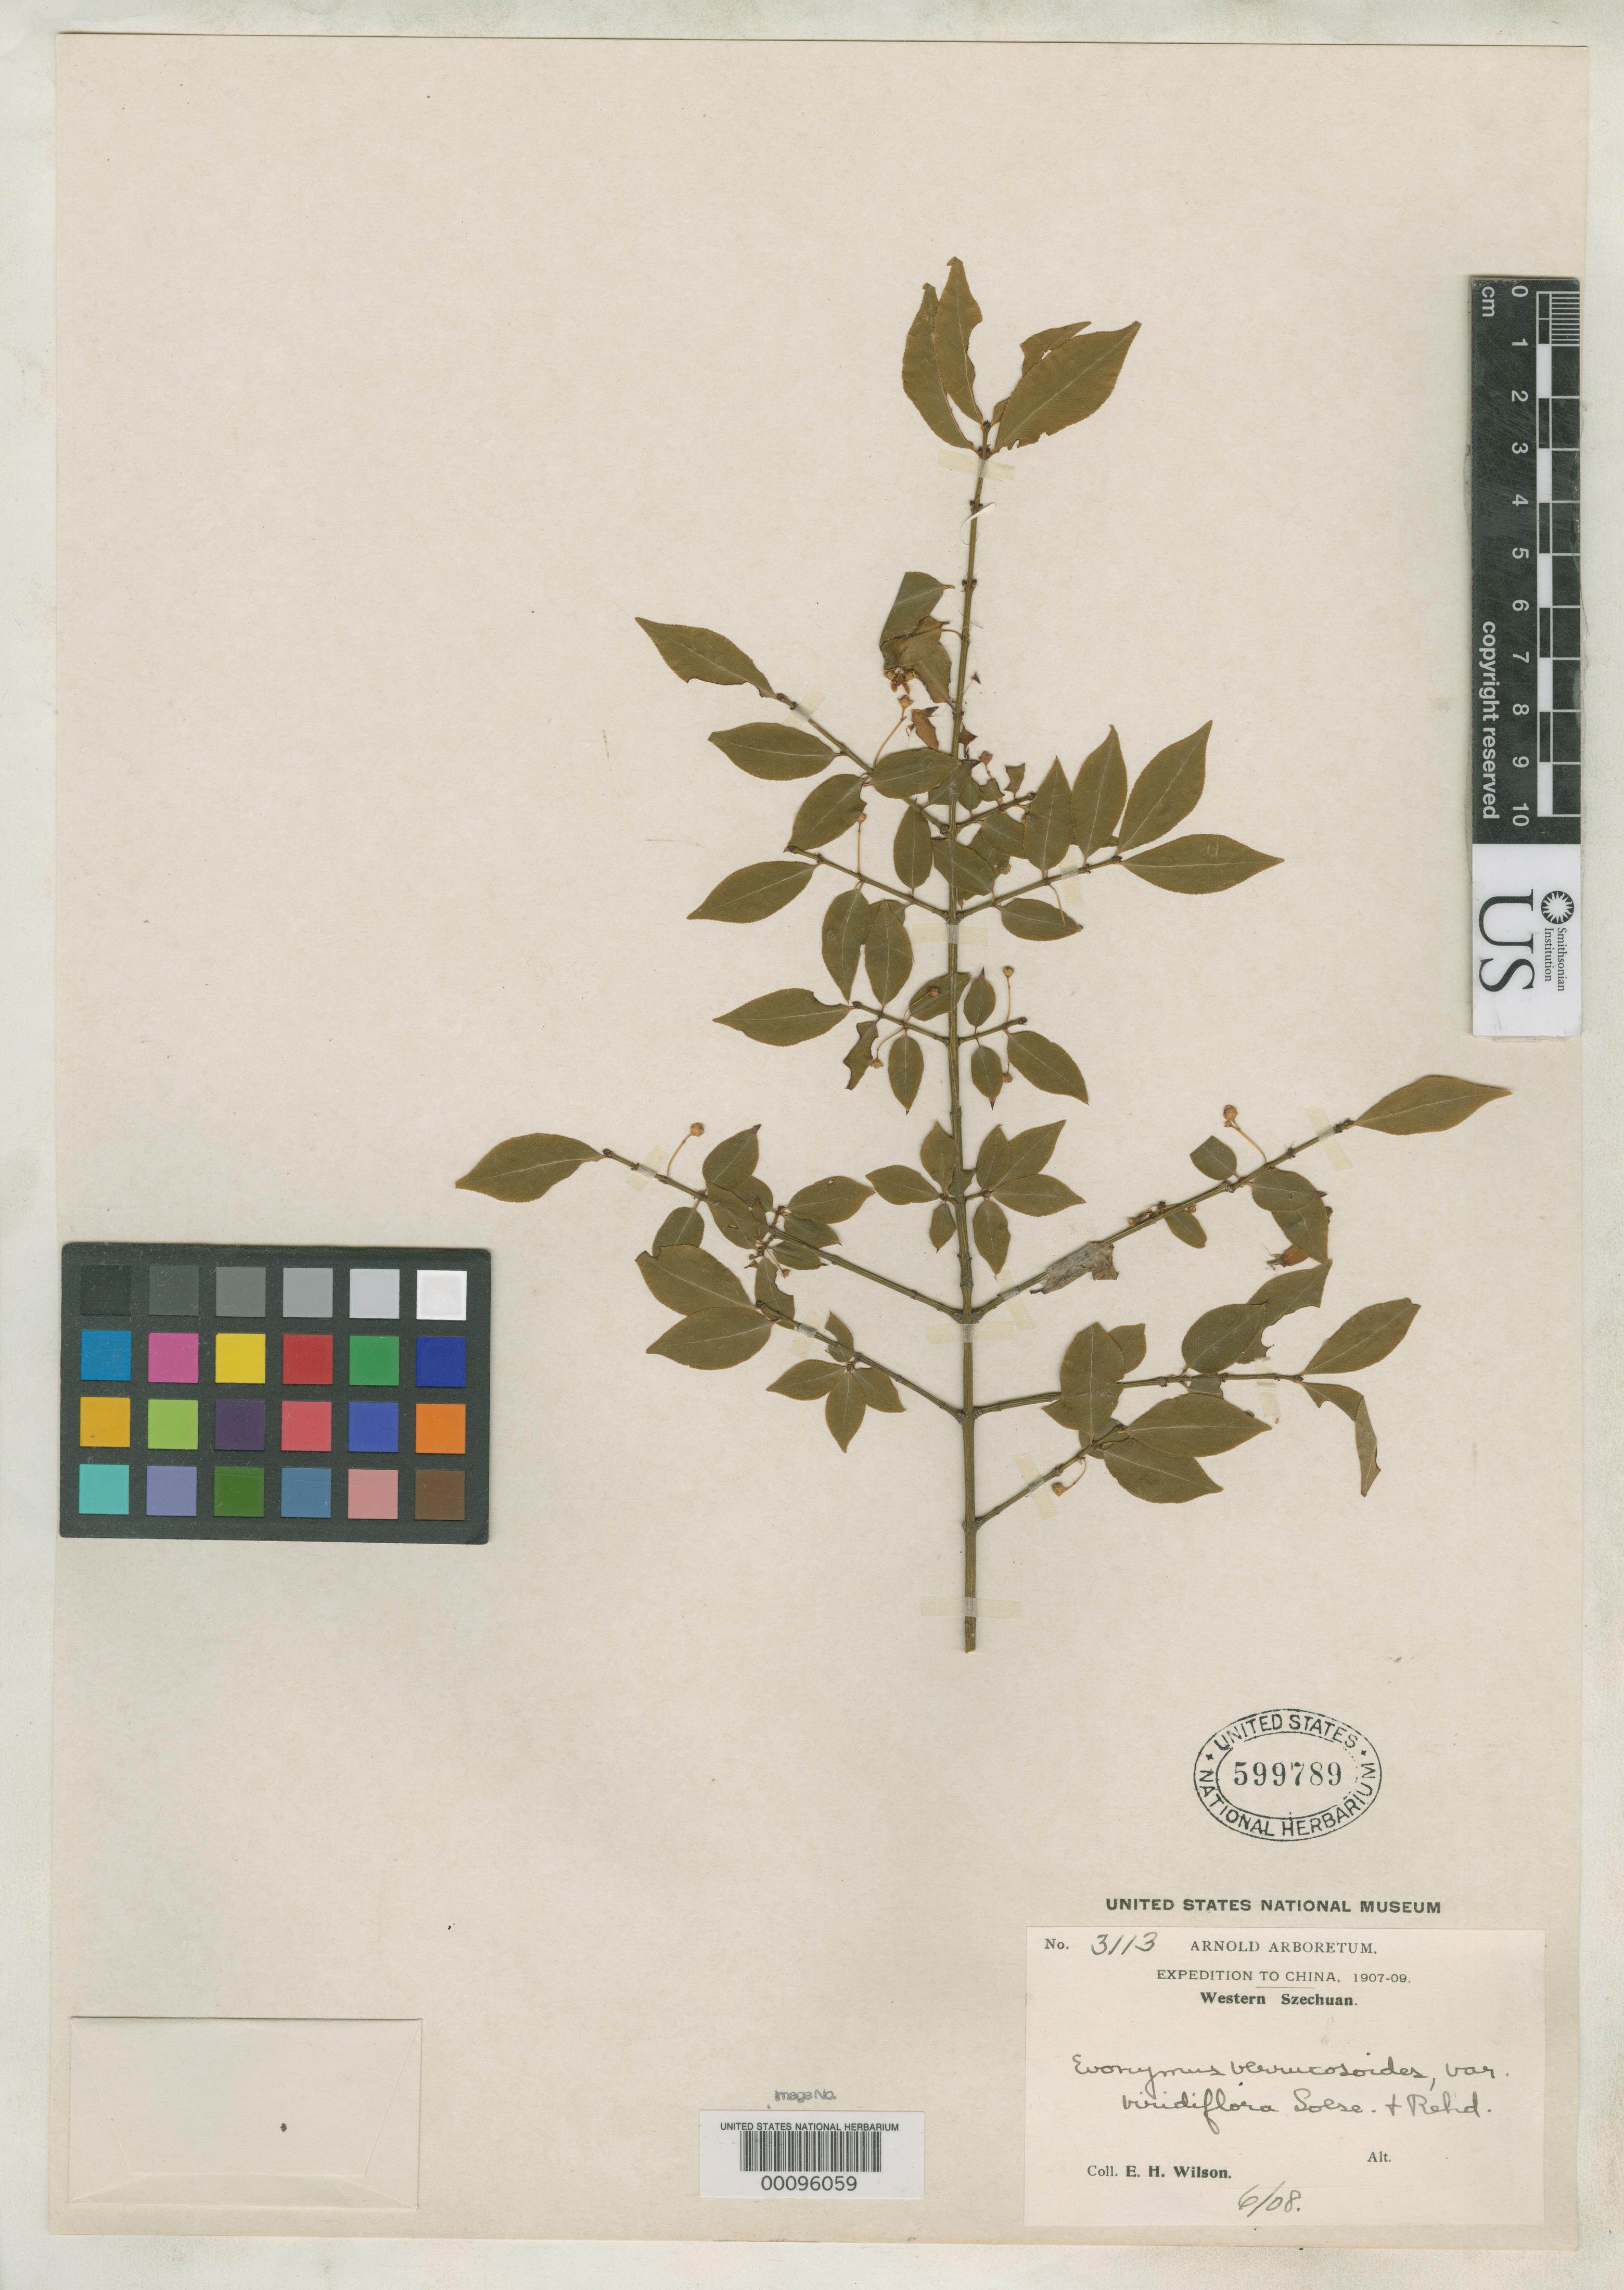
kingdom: Plantae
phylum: Tracheophyta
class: Magnoliopsida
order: Celastrales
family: Celastraceae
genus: Euonymus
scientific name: Euonymus verrucosoides var. viridiflorus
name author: Loes. & Rehder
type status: Type Collection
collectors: E. H. Wilson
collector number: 3113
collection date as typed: Jun 1908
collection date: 1908-06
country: China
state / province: Sichuan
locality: Pa-lan-shan, W of Kuan Hsien.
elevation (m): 2300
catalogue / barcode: US 599789